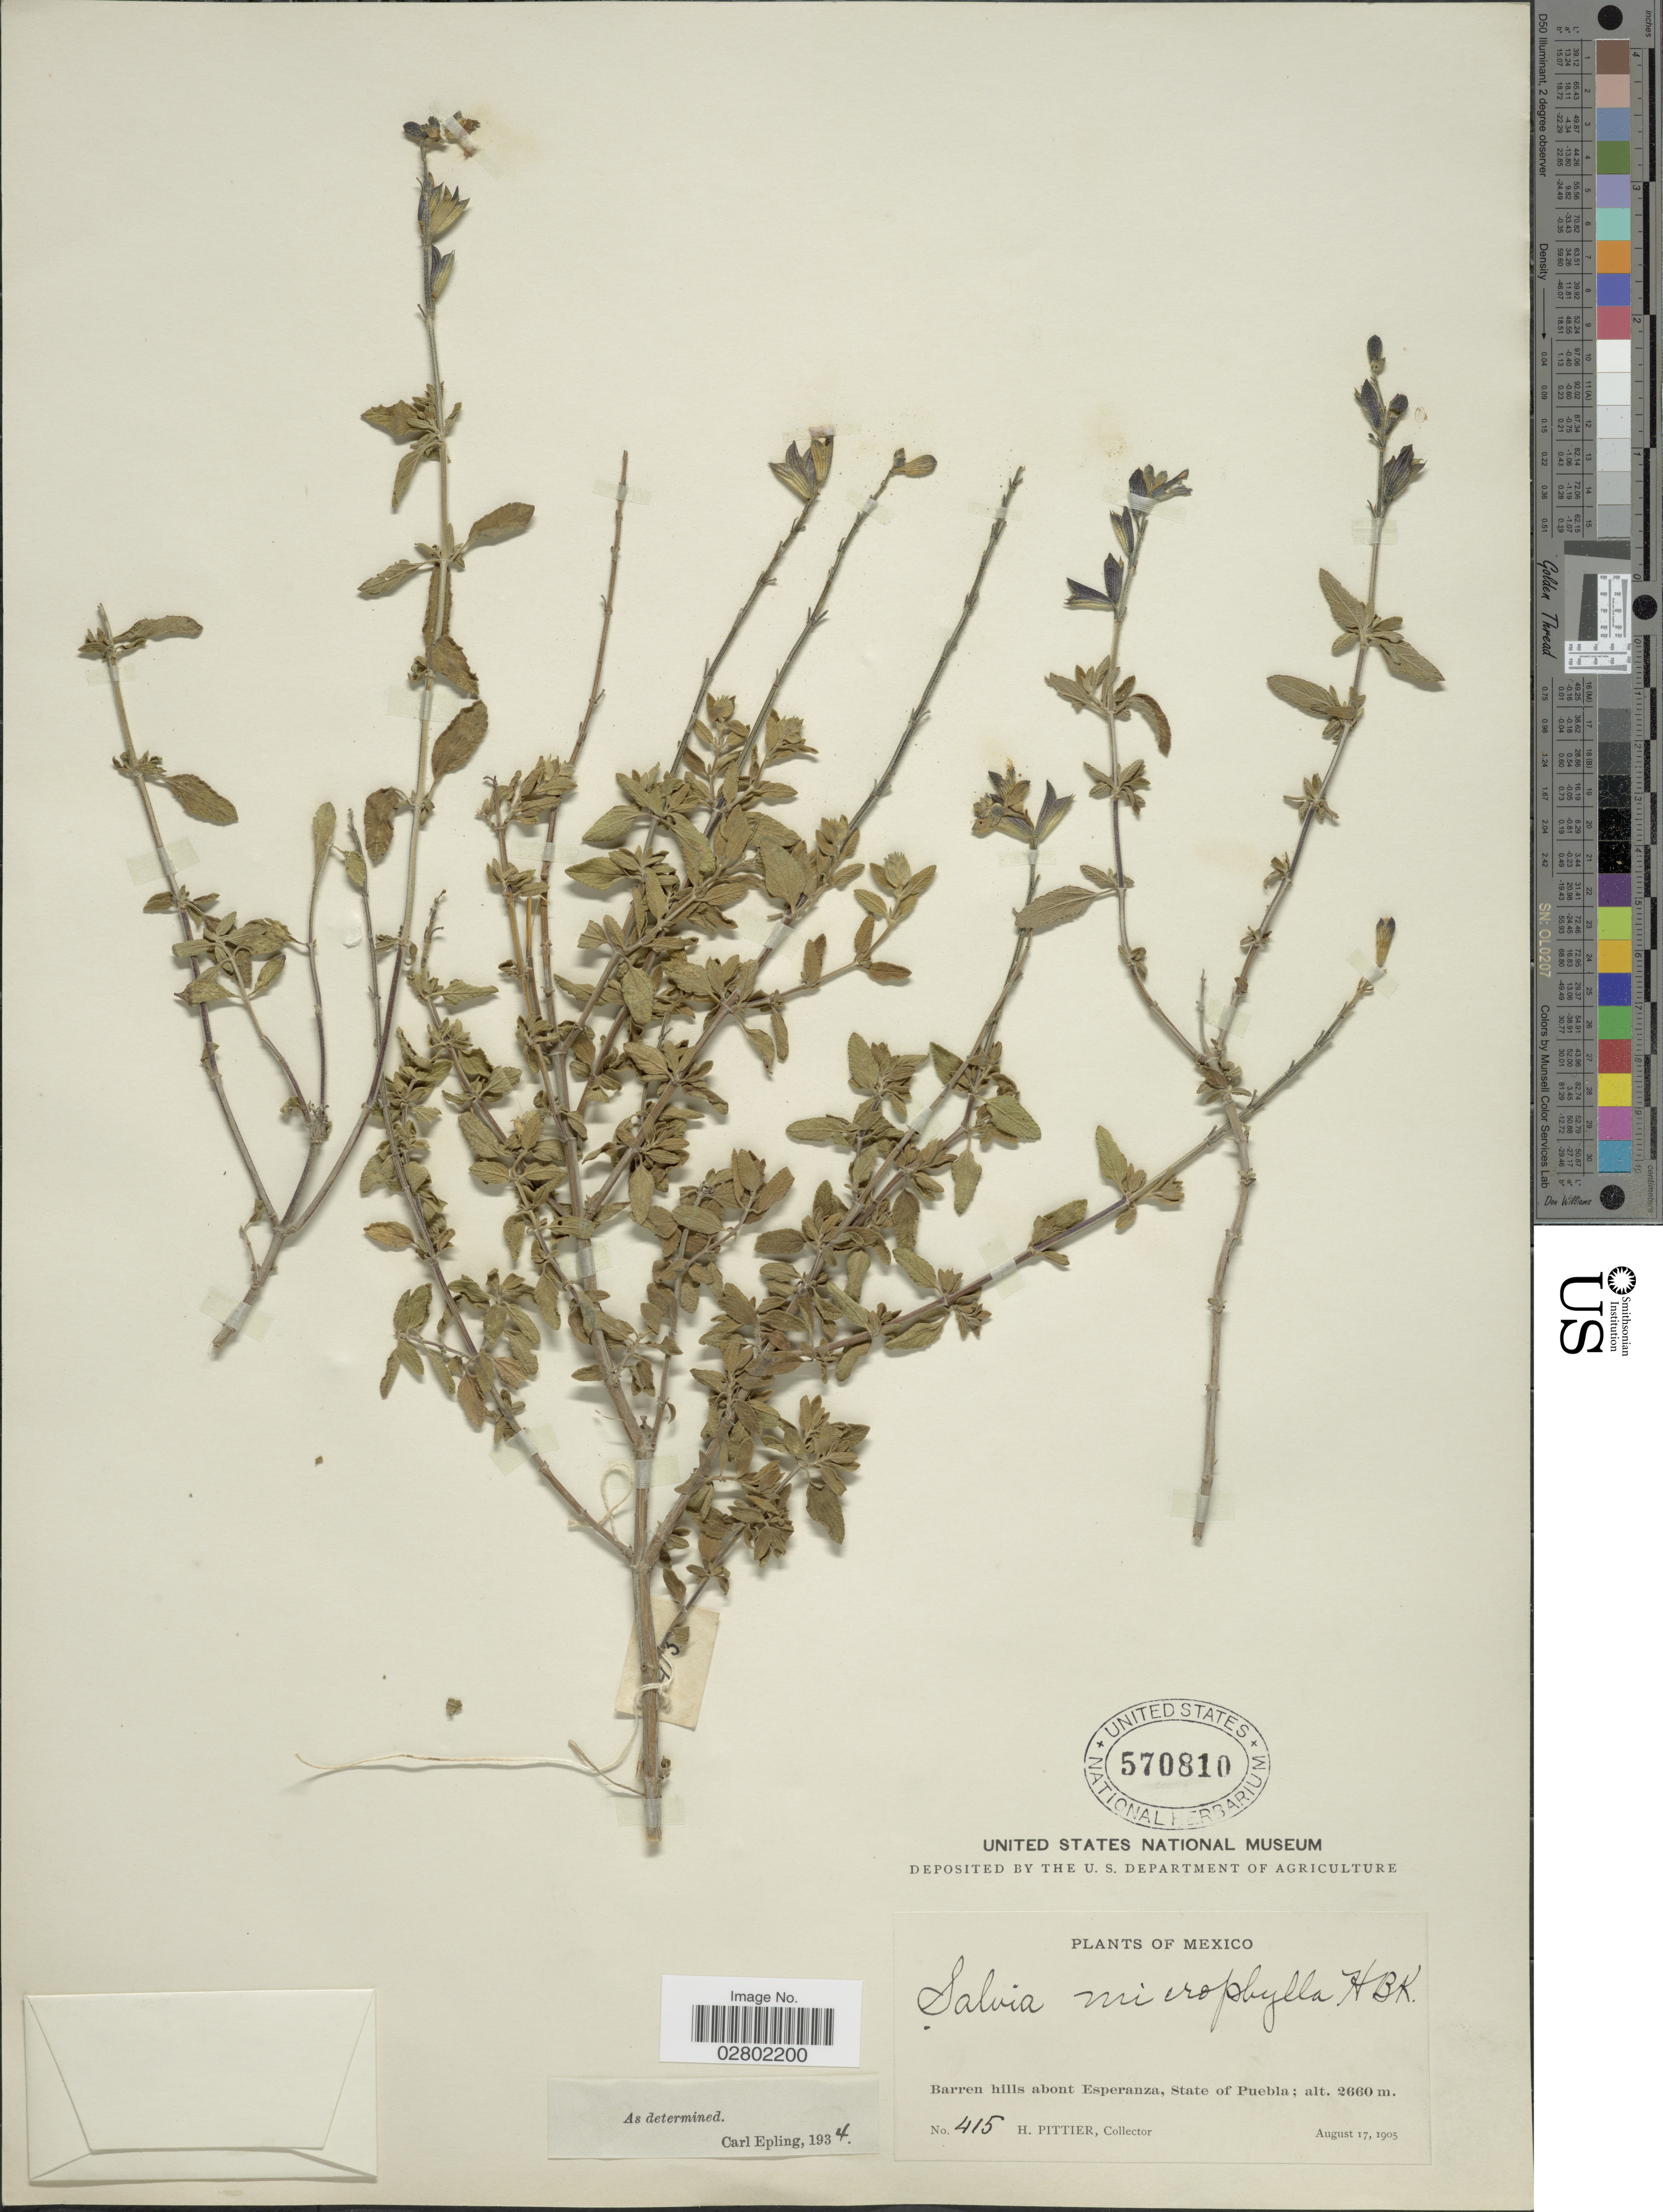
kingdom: Plantae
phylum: Tracheophyta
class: Magnoliopsida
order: Lamiales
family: Lamiaceae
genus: Salvia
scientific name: Salvia microphylla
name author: Kunth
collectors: H. F. Pittier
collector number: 415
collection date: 1905-08-17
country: Mexico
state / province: Puebla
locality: Barren hills abont Esperanza.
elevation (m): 2660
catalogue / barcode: US 570810